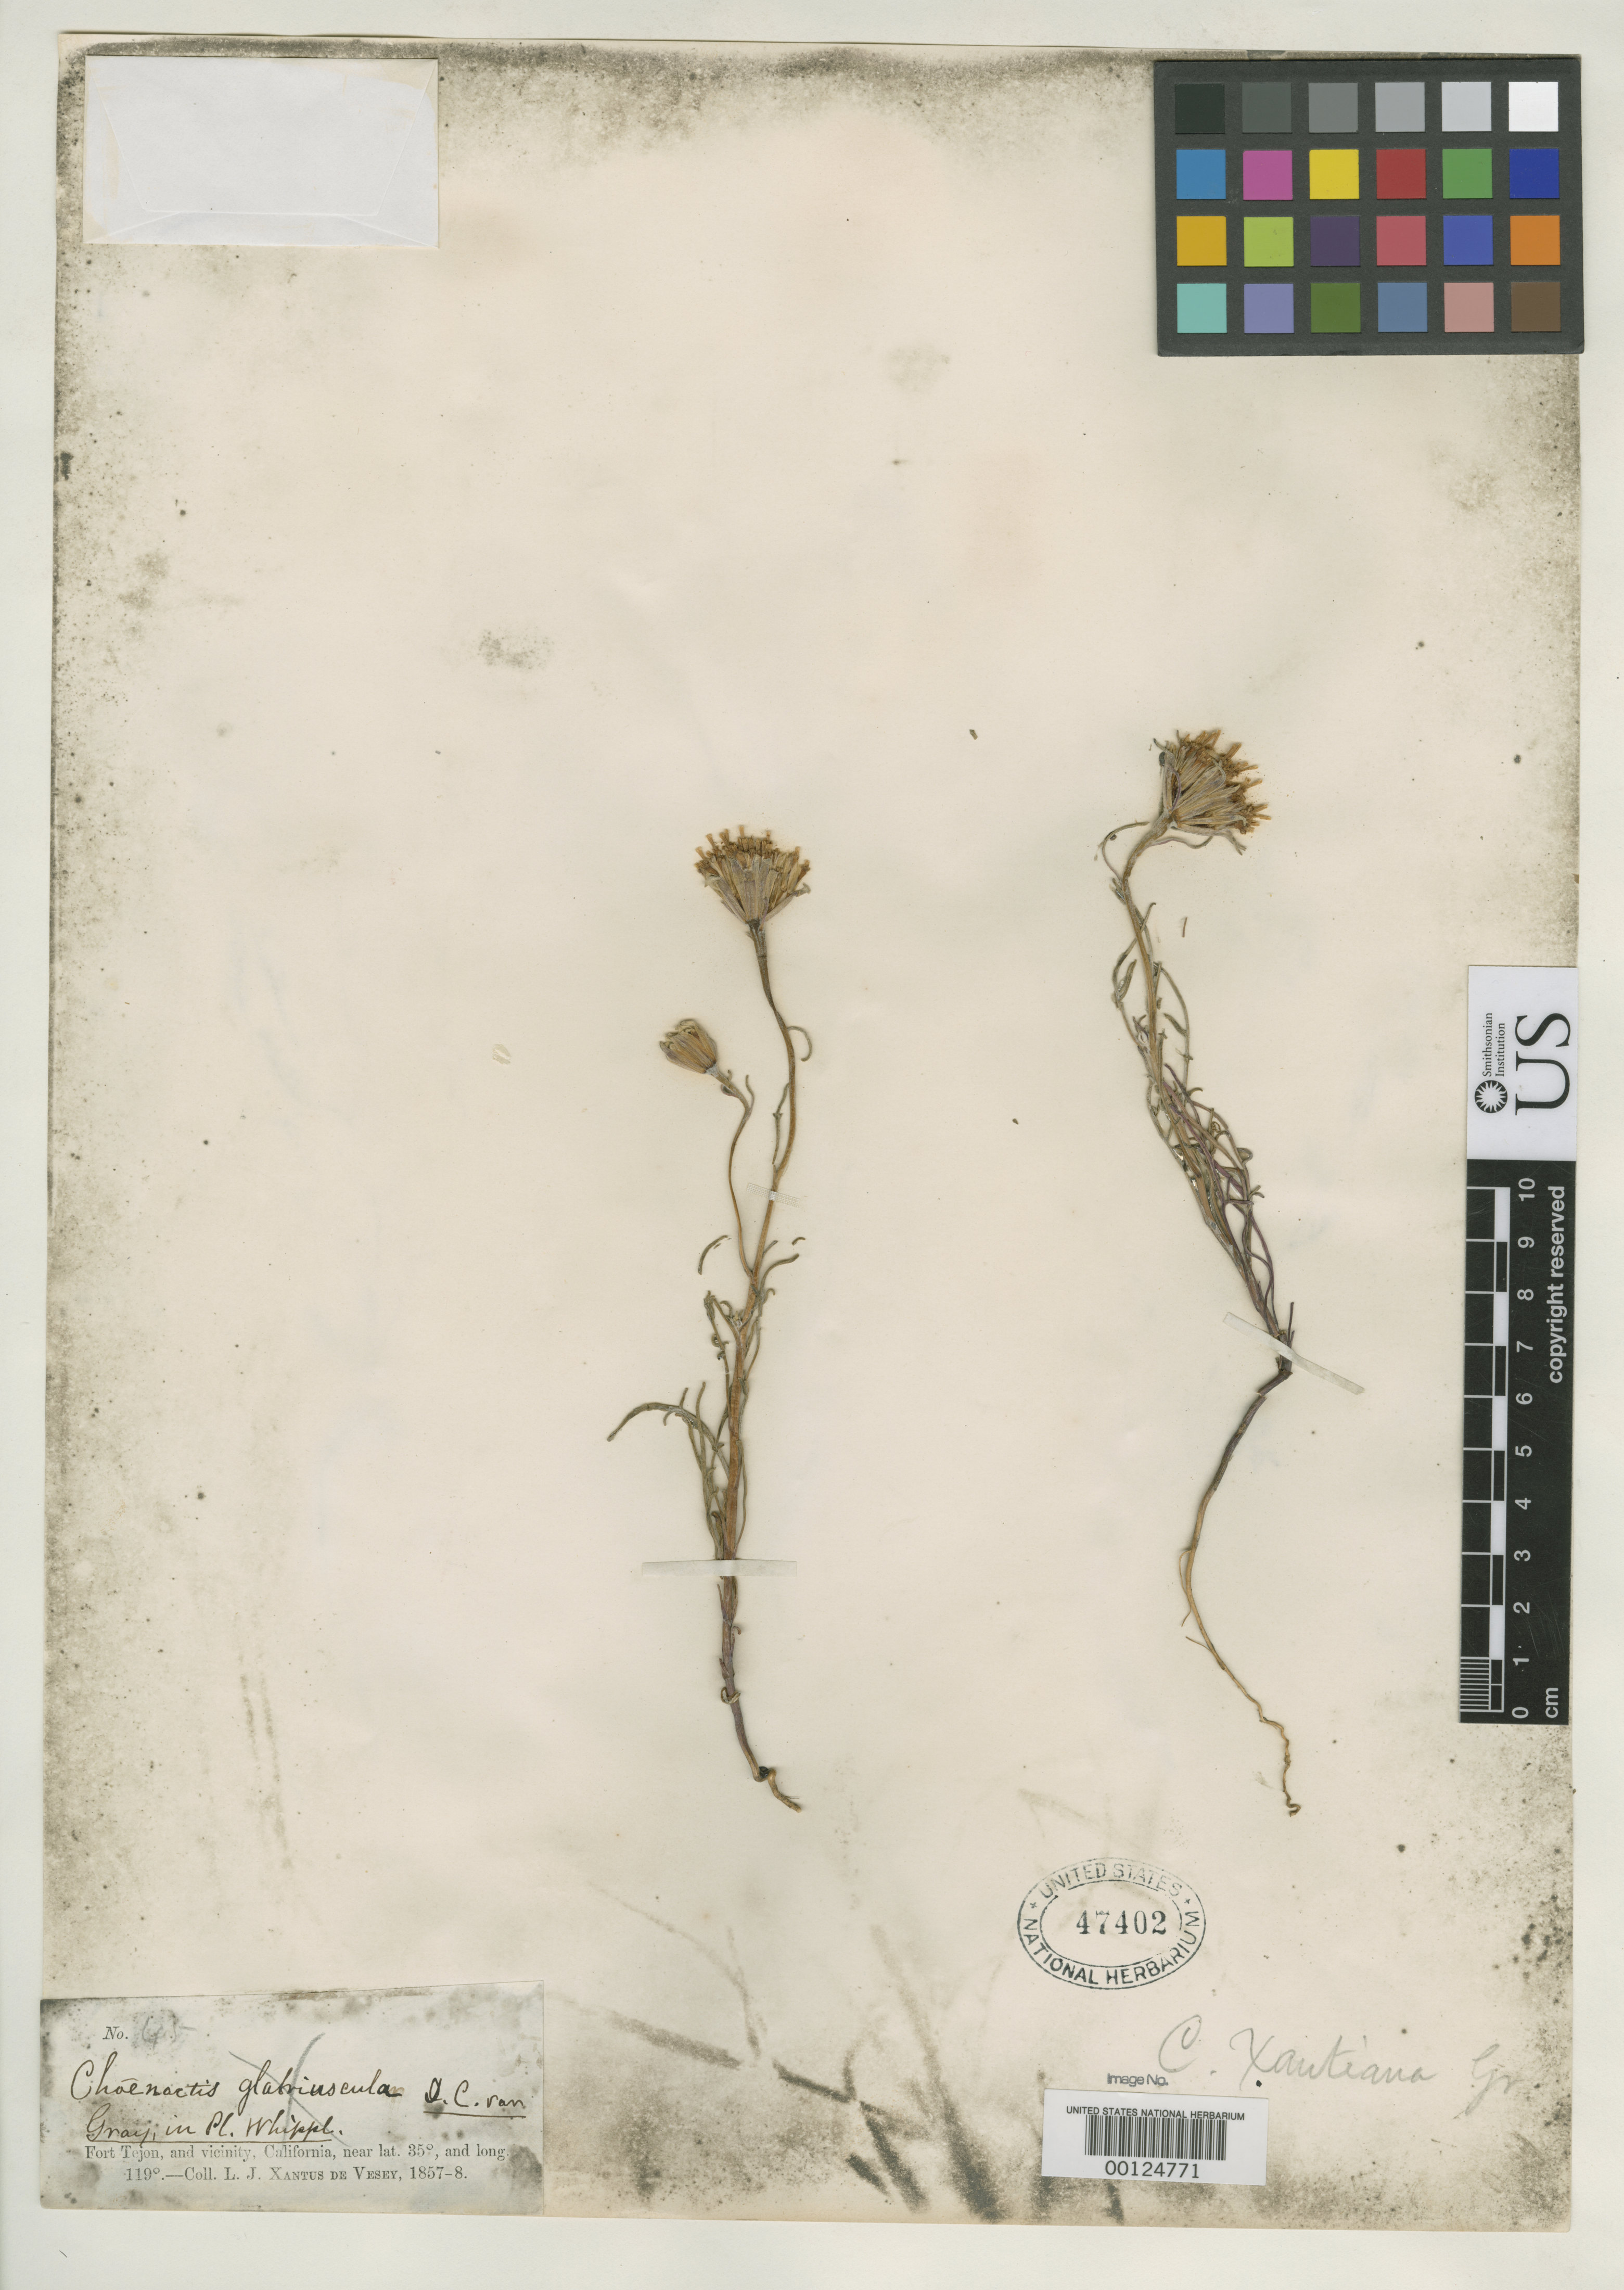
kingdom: Plantae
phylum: Tracheophyta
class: Magnoliopsida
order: Asterales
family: Asteraceae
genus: Chaenactis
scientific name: Chaenactis xantiana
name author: A. Gray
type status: Syntype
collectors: L. J. Xantus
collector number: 45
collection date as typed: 1857 to -- --- 1858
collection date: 1857/1858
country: United States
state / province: California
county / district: Kern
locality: Fort Tejon.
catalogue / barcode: US 47402